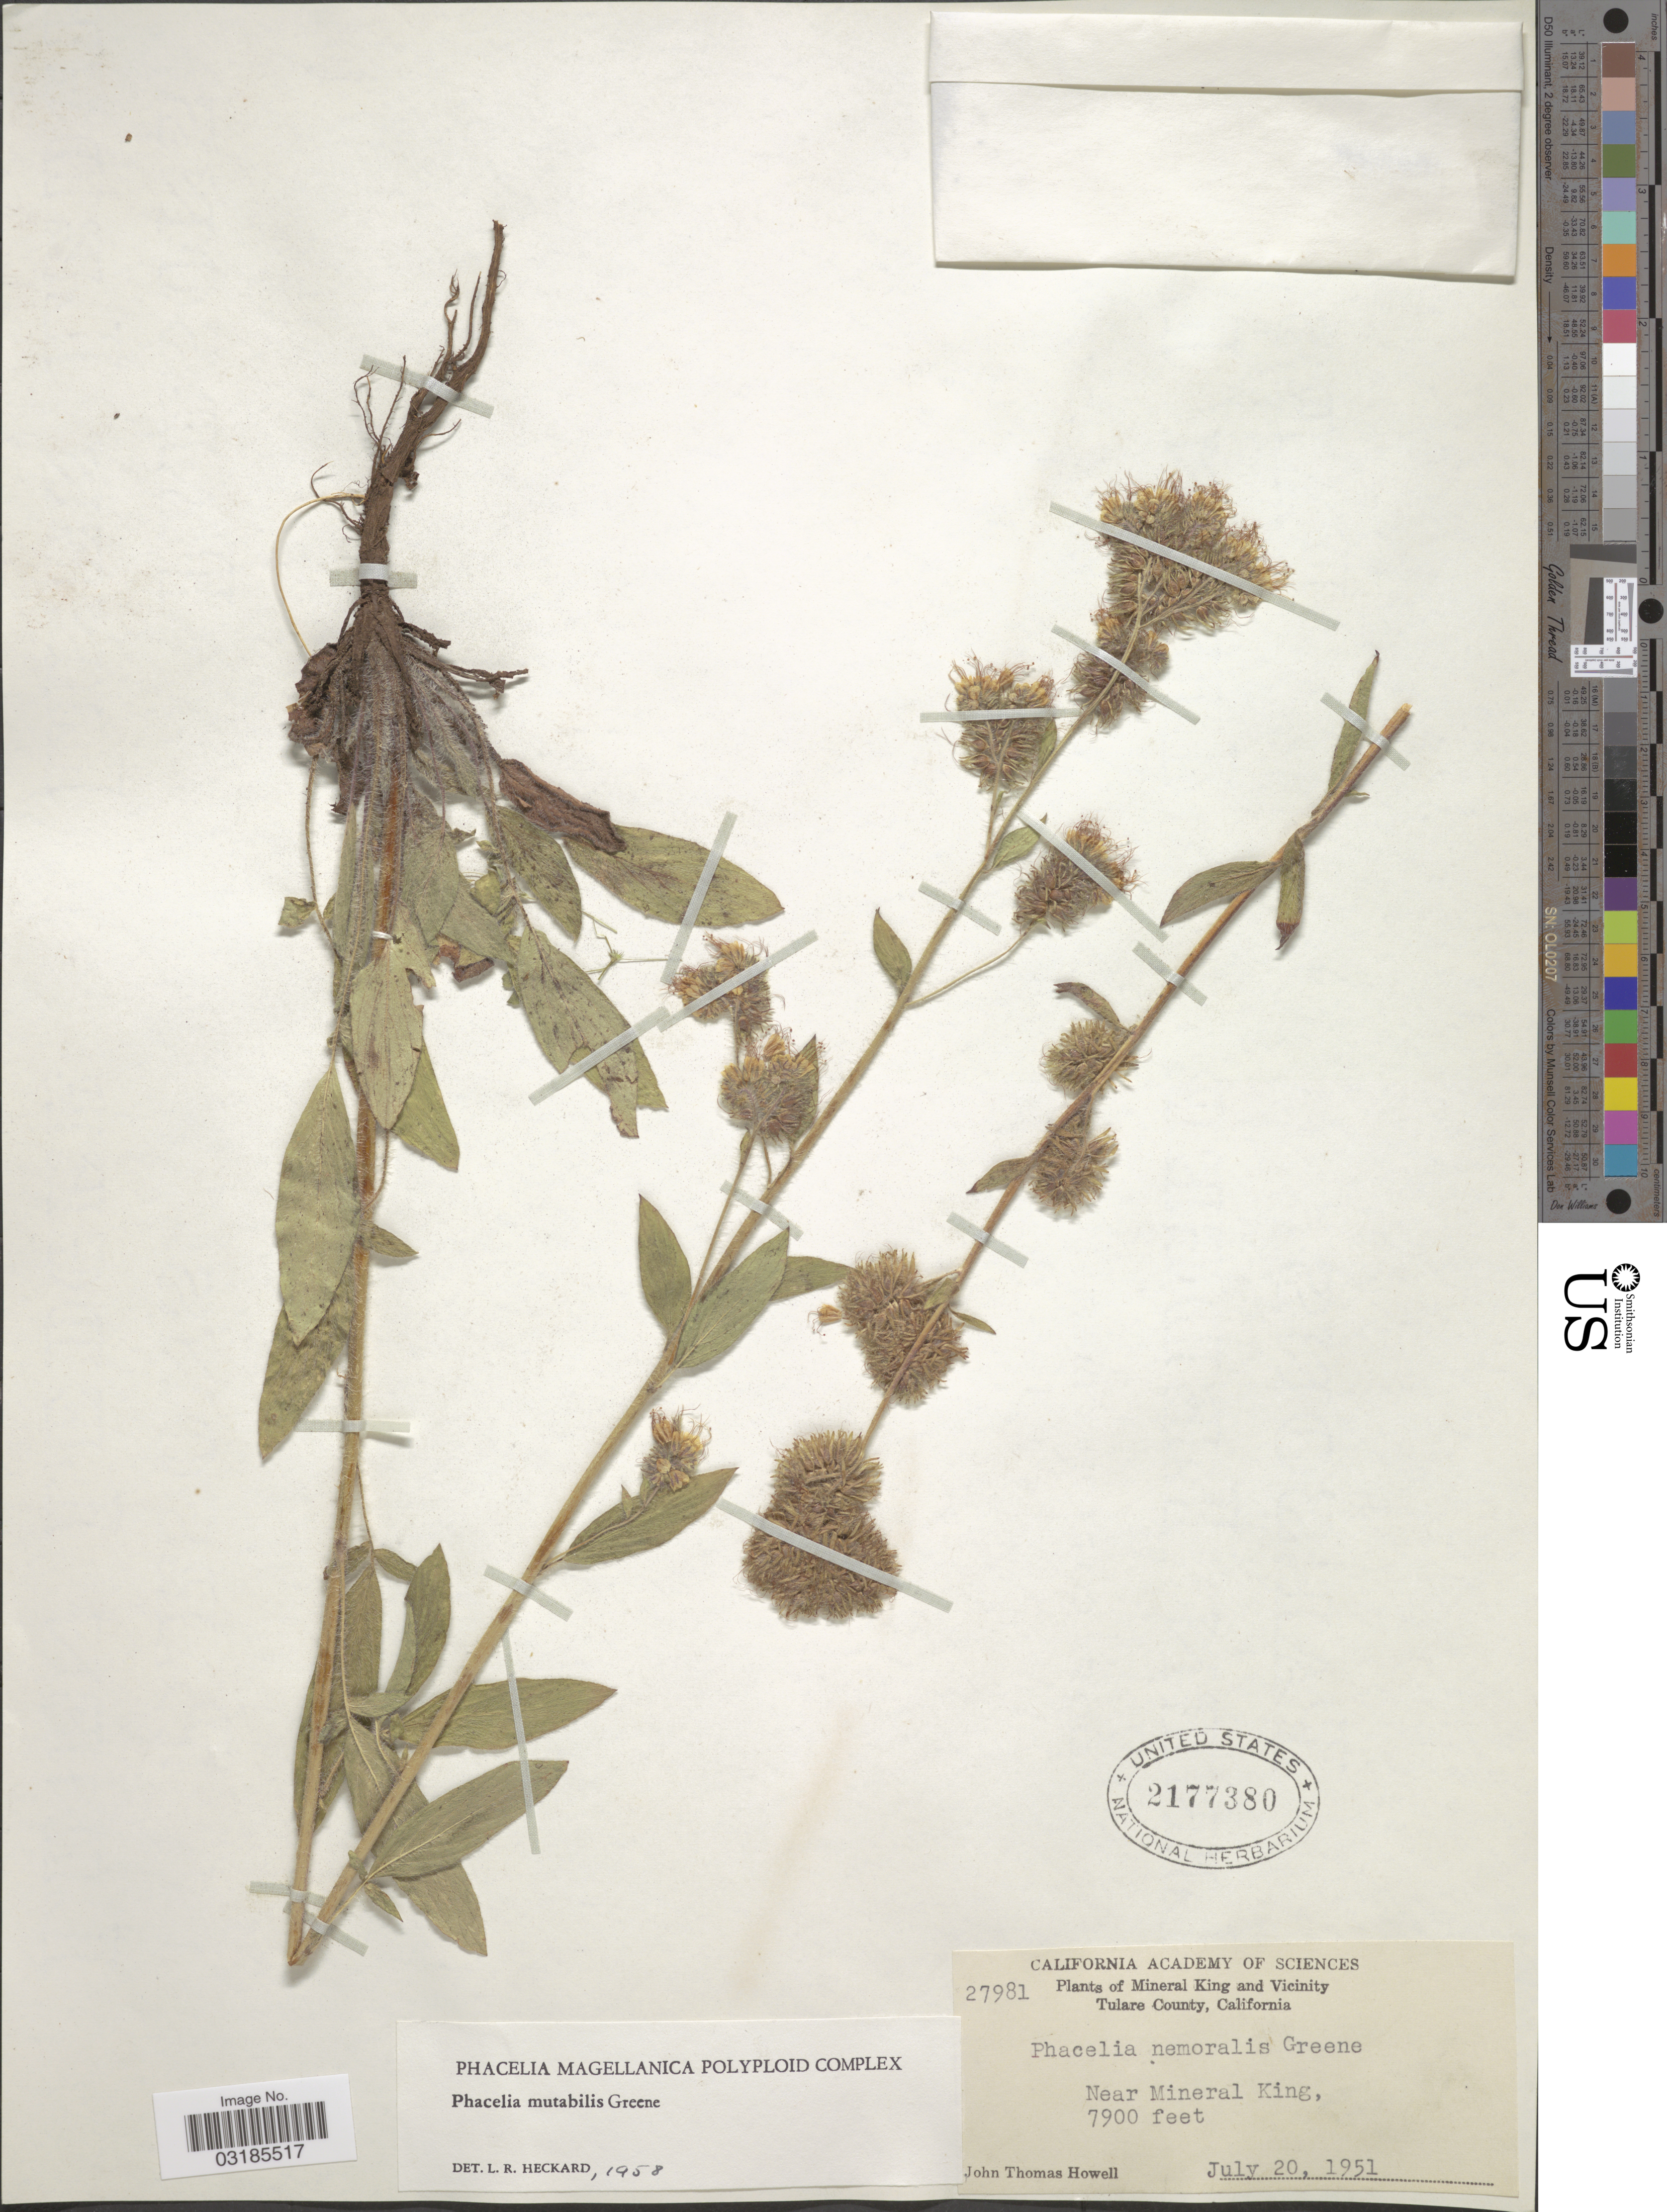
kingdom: Plantae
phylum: Tracheophyta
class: Magnoliopsida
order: Boraginales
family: Hydrophyllaceae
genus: Phacelia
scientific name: Phacelia mutabilis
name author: Greene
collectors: J. T. Howell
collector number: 27981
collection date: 1951-07-20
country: United States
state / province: California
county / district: Tulare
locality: Mineral King and Vicinity, Tulare County, Near Mineral King.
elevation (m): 2408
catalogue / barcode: US 2177380